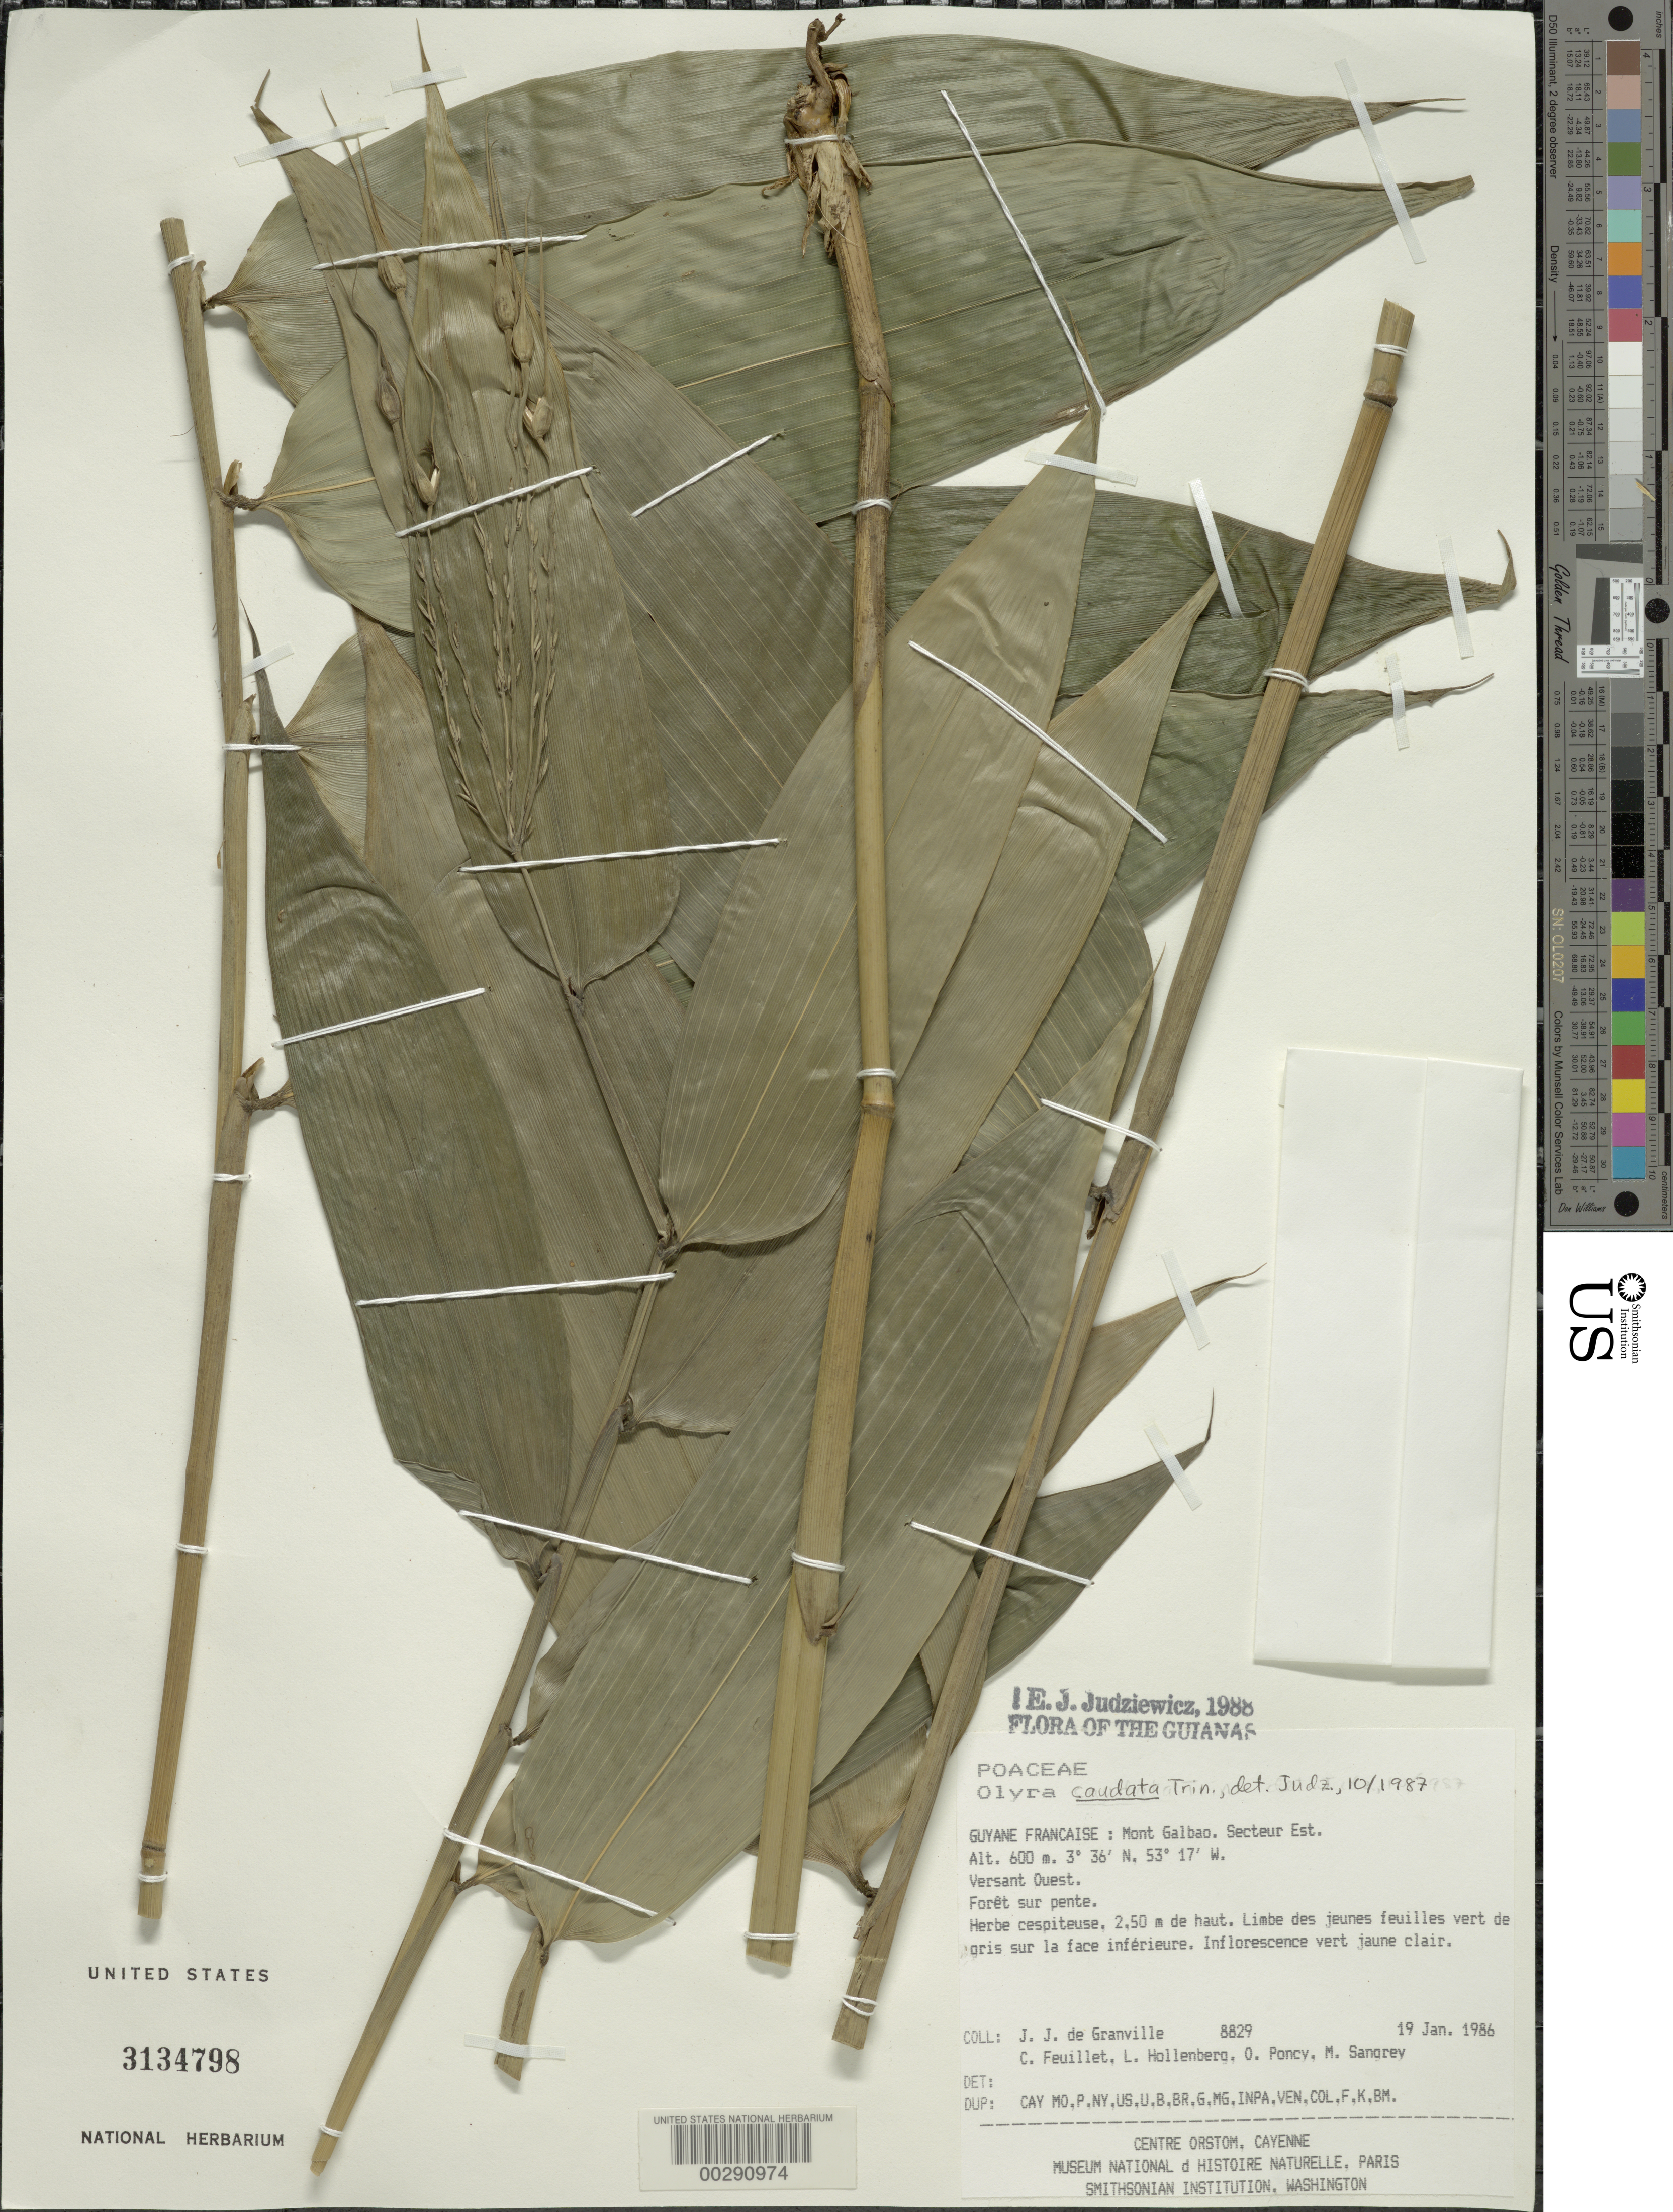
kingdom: Plantae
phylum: Tracheophyta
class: Liliopsida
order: Poales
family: Poaceae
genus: Olyra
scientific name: Olyra caudata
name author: Trin.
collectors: J.-J. de Granville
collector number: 8829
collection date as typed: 19 Jan 1966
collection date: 1966-01-19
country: French Guiana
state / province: Cayenne / Saint-Laurent-du-Maroni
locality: Mont galbao, e sector. [in former inini arrondissement.]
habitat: Forest on slope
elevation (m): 600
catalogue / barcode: US 3134798